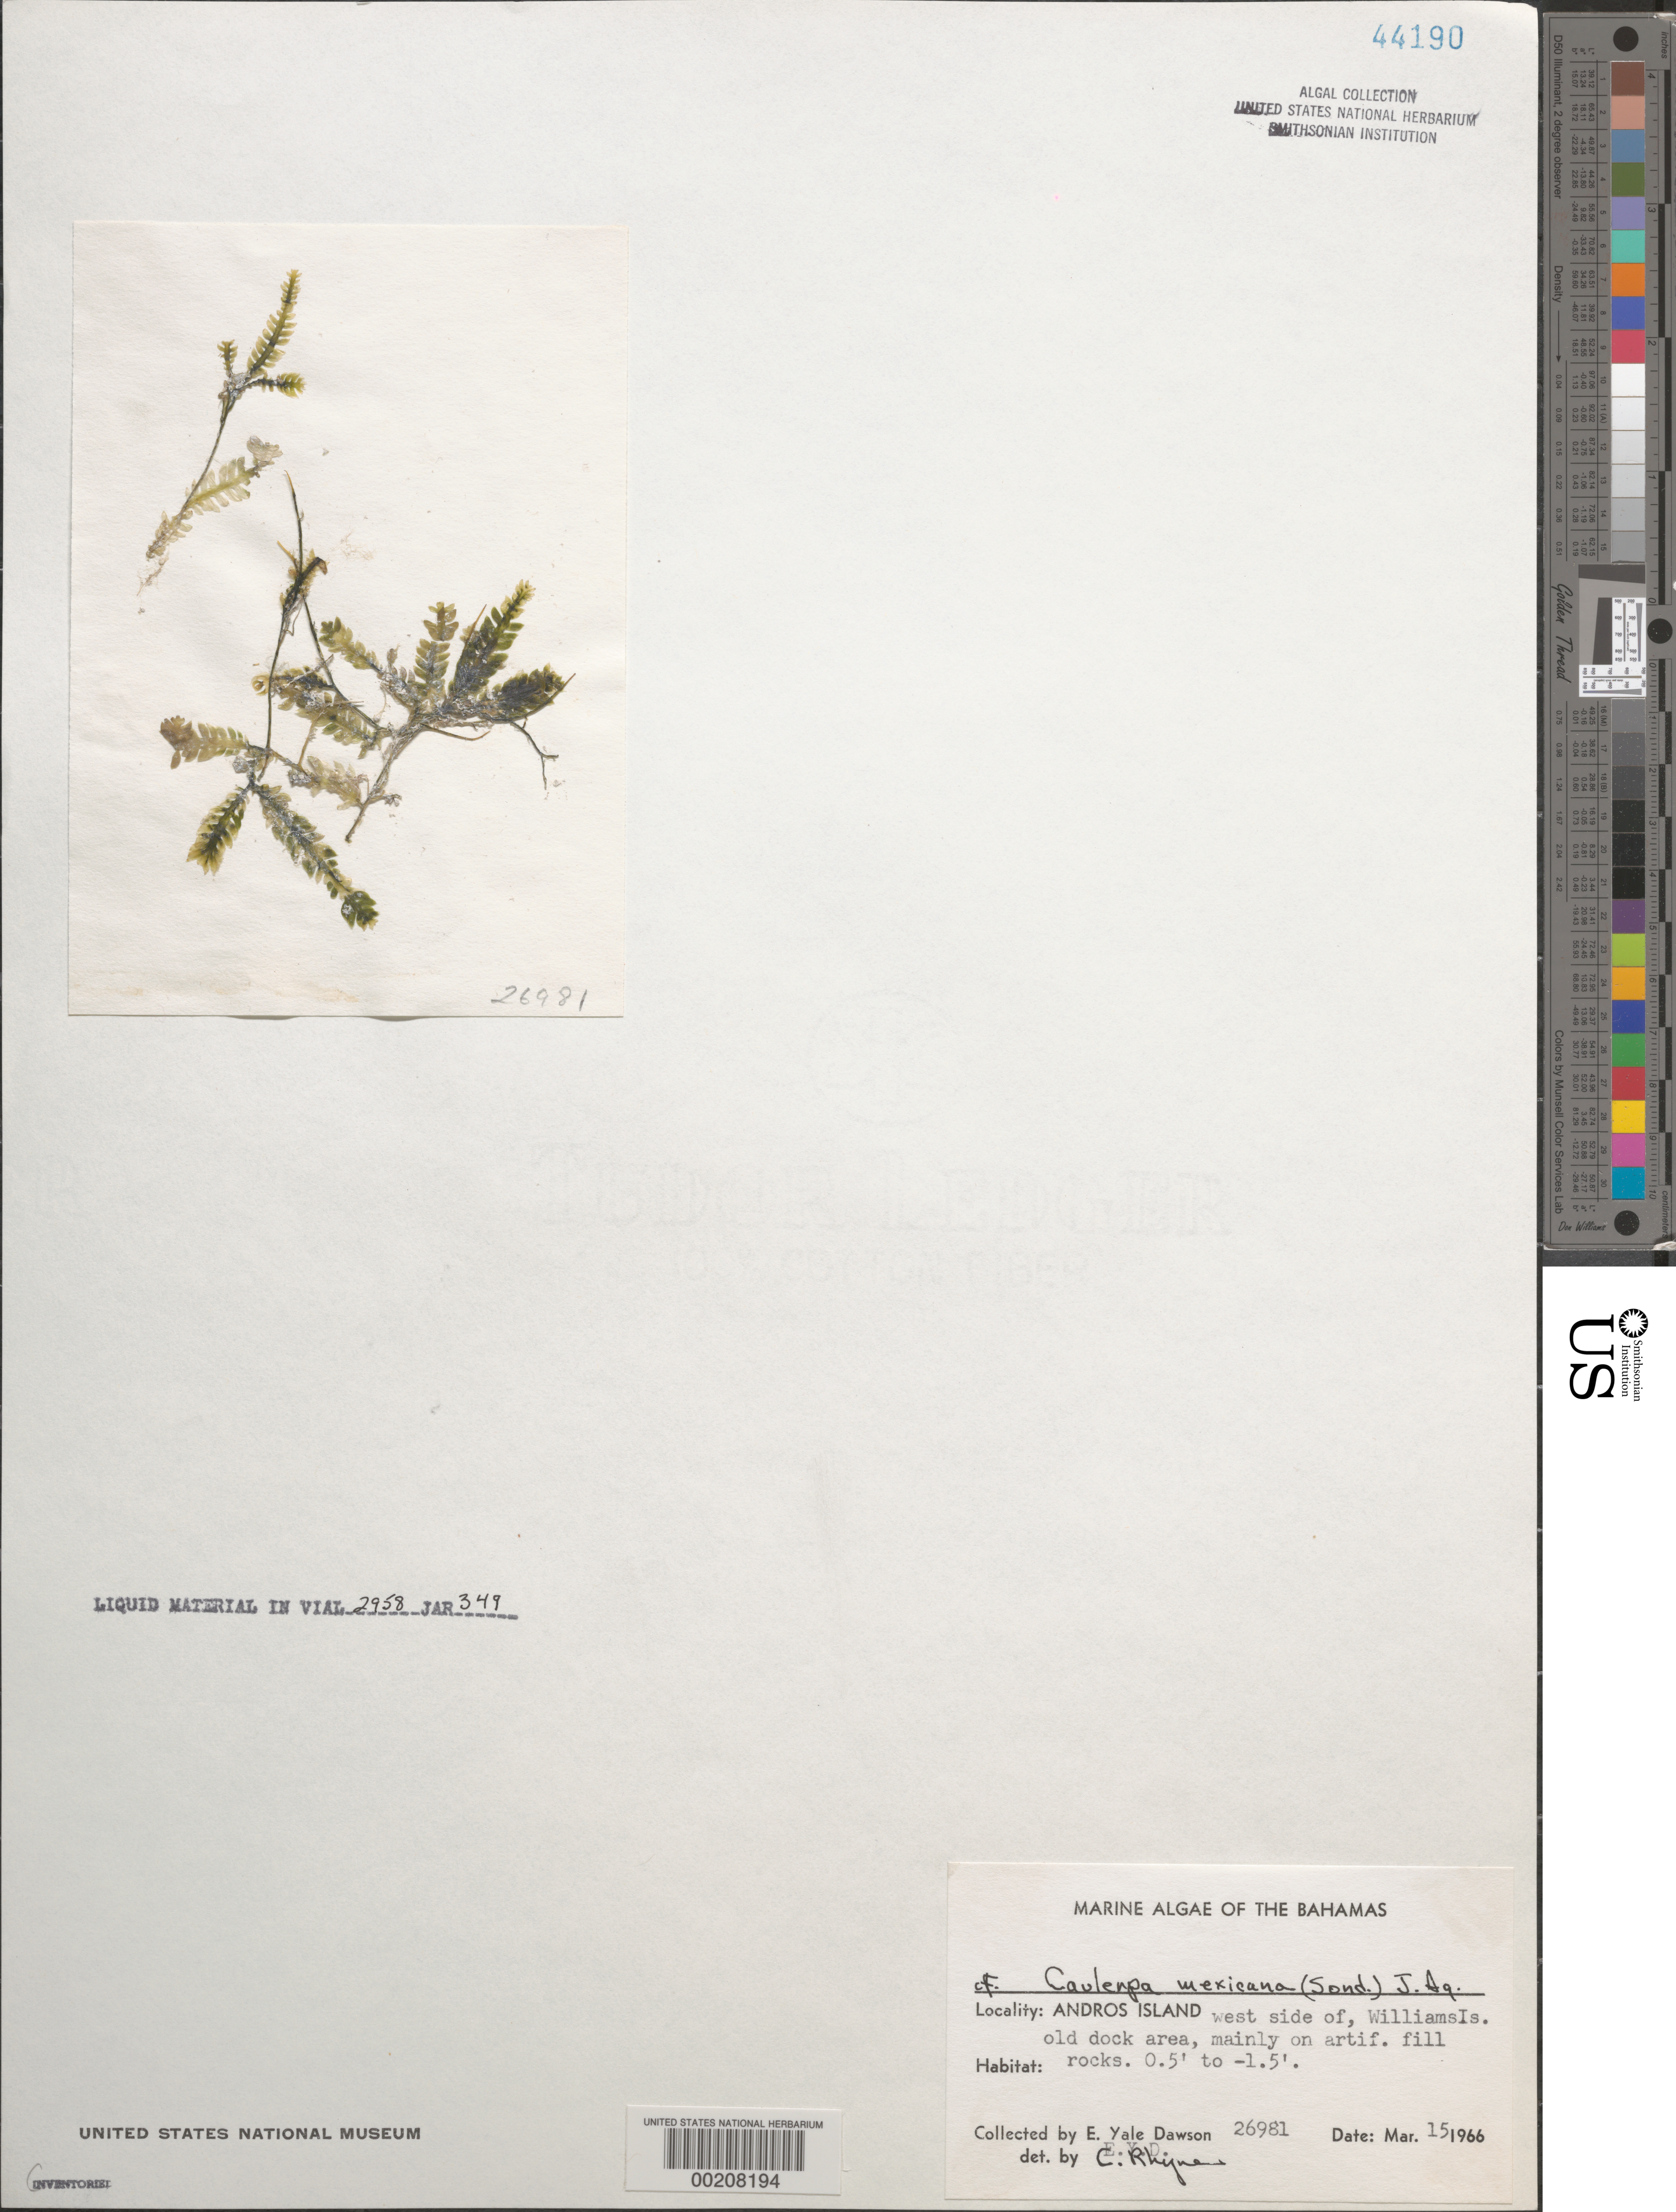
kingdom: Plantae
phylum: Chlorophyta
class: Ulvophyceae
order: Bryopsidales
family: Caulerpaceae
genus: Caulerpa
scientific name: Caulerpa mexicana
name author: Sond. ex Kütz.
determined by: Rhyne, C. F.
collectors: E. Y. Dawson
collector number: EYD 26981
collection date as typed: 15 Mar 1966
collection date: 1966-03-15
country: Bahamas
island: Andros Island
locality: West side of Andros Island, Williams Island old dock area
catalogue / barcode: US 44190